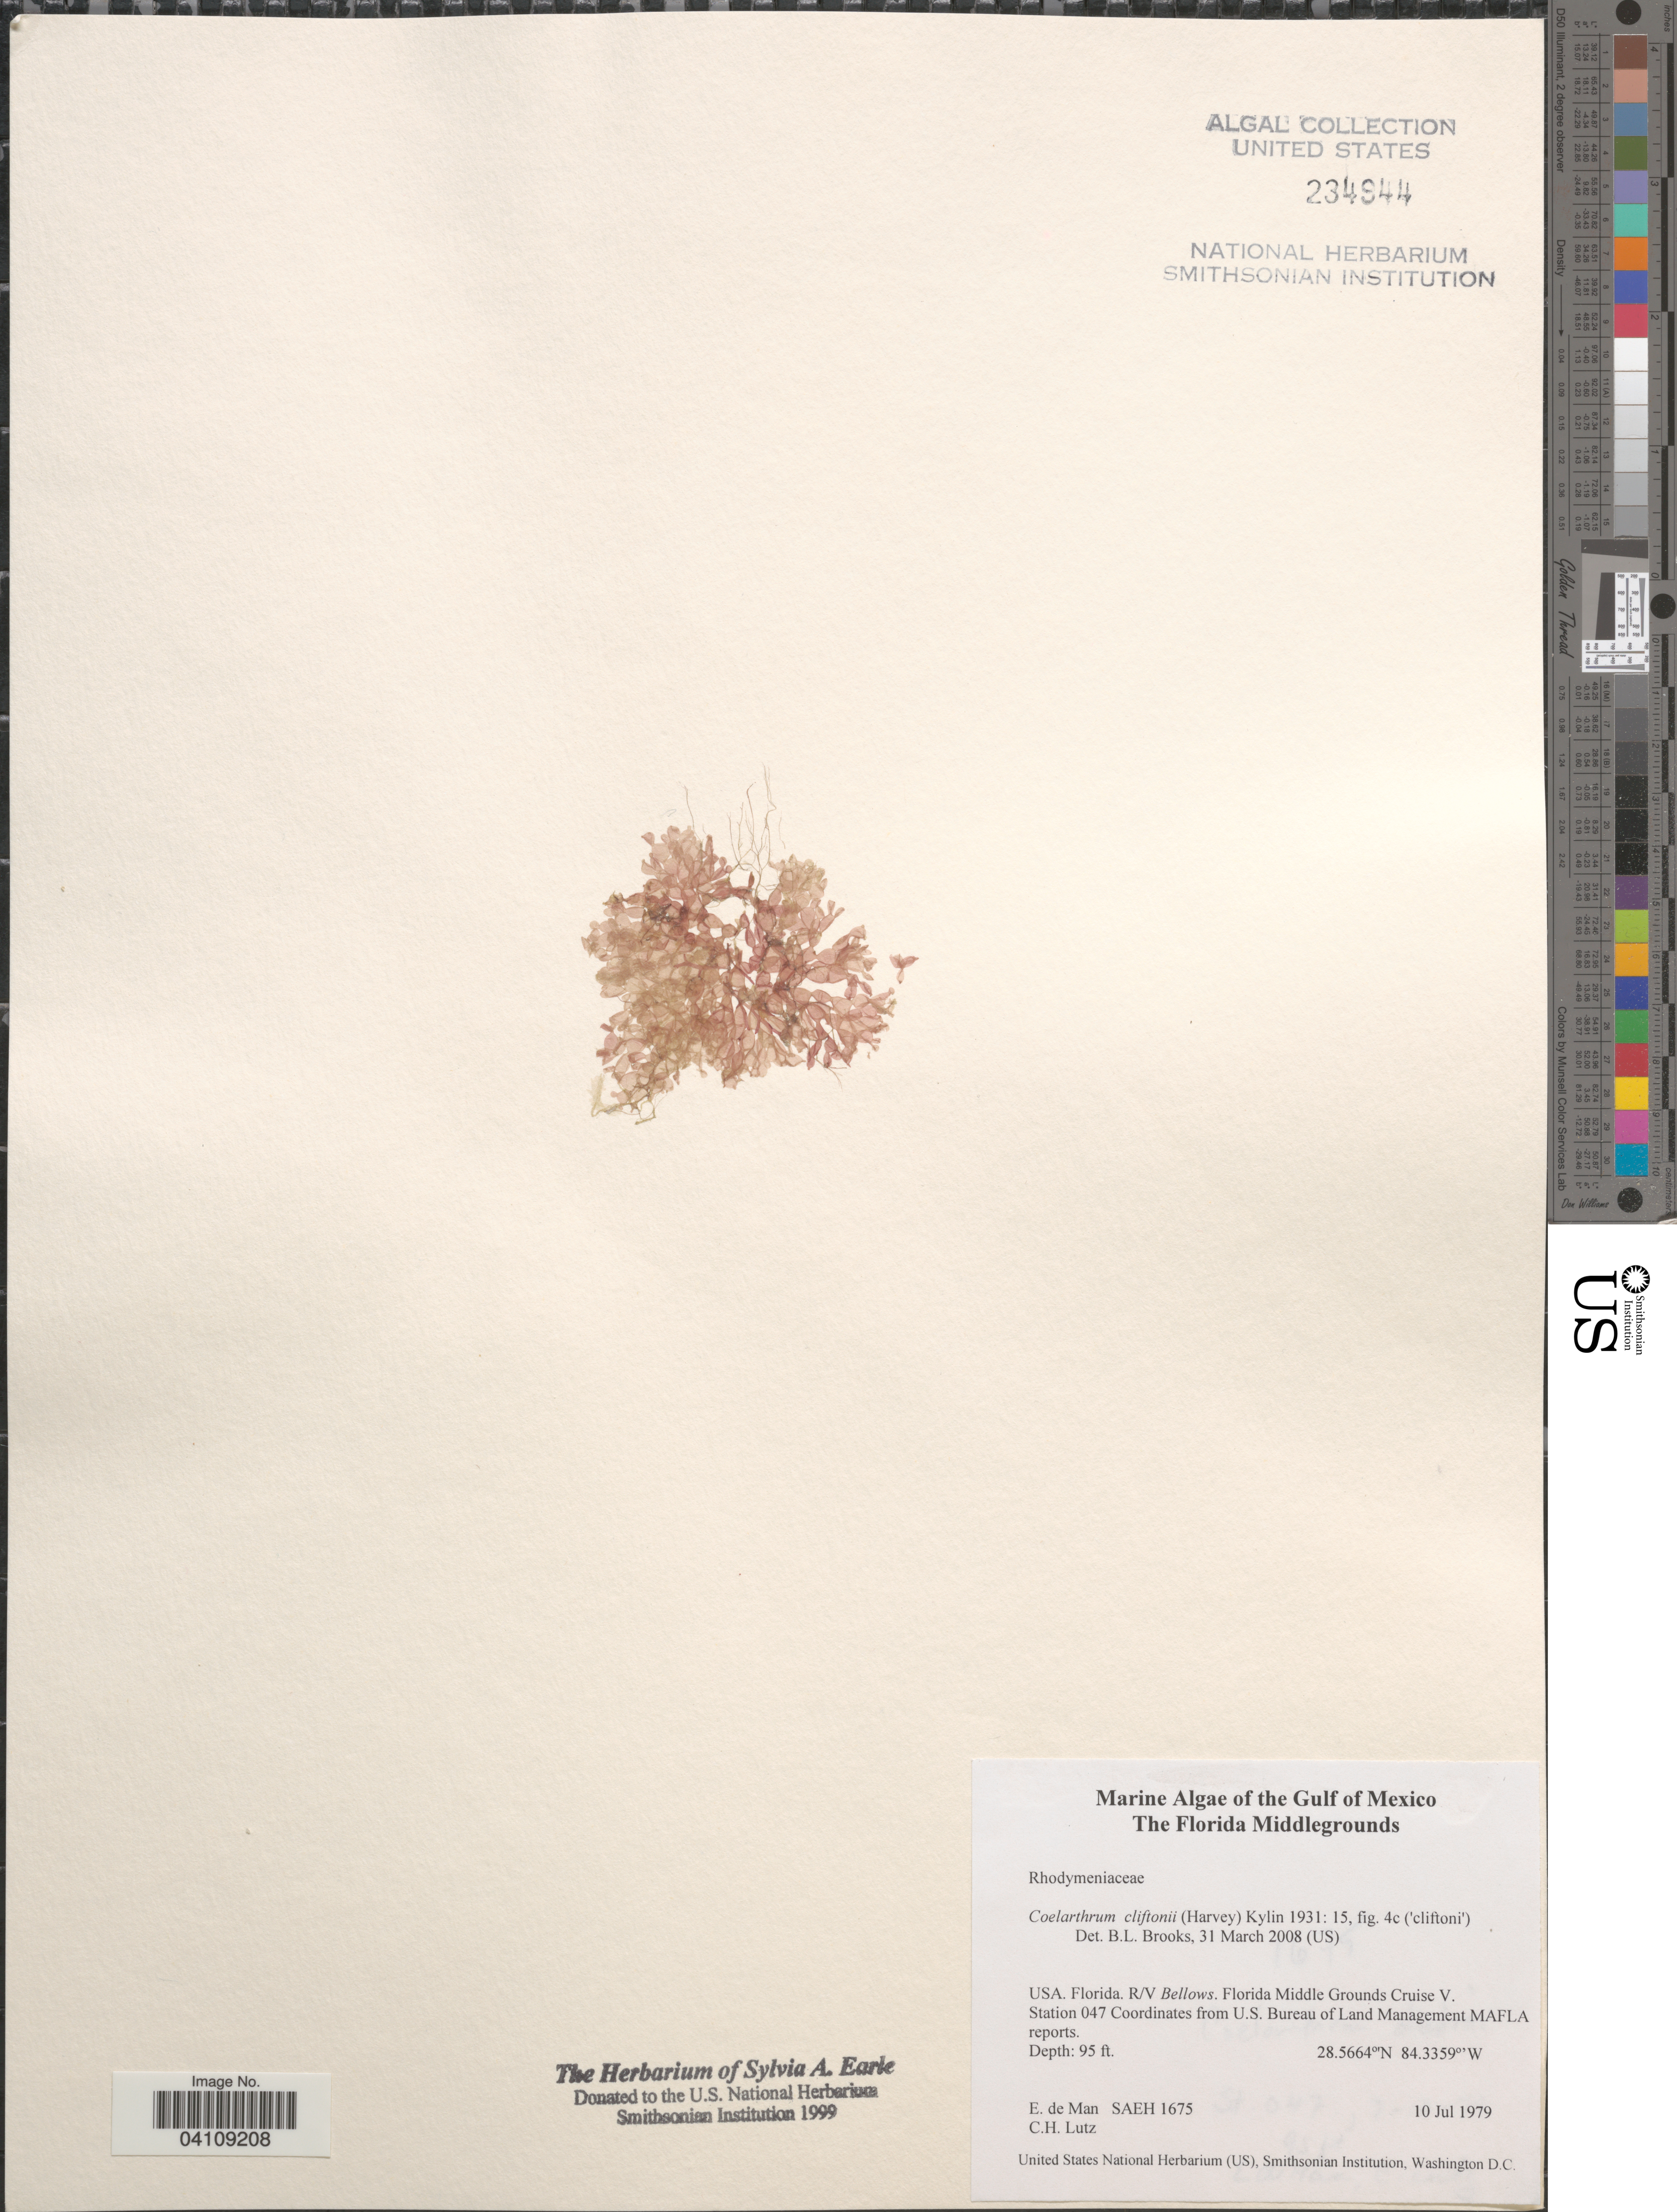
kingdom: Plantae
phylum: Rhodophyta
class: Florideophyceae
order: Rhodymeniales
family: Rhodymeniaceae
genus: Coelarthrum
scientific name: Coelarthrum cliftonii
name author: (Harv.) Kylin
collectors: E. de Man & C. Lutz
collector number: SAEH 1675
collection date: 1979-07-10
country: United States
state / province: Florida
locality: Gulf of Mexico. The Florida Middlegrounds. Florida. R/V Bellows. Florida Middle Grounds Cruise V. Station 047.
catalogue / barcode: US 234944